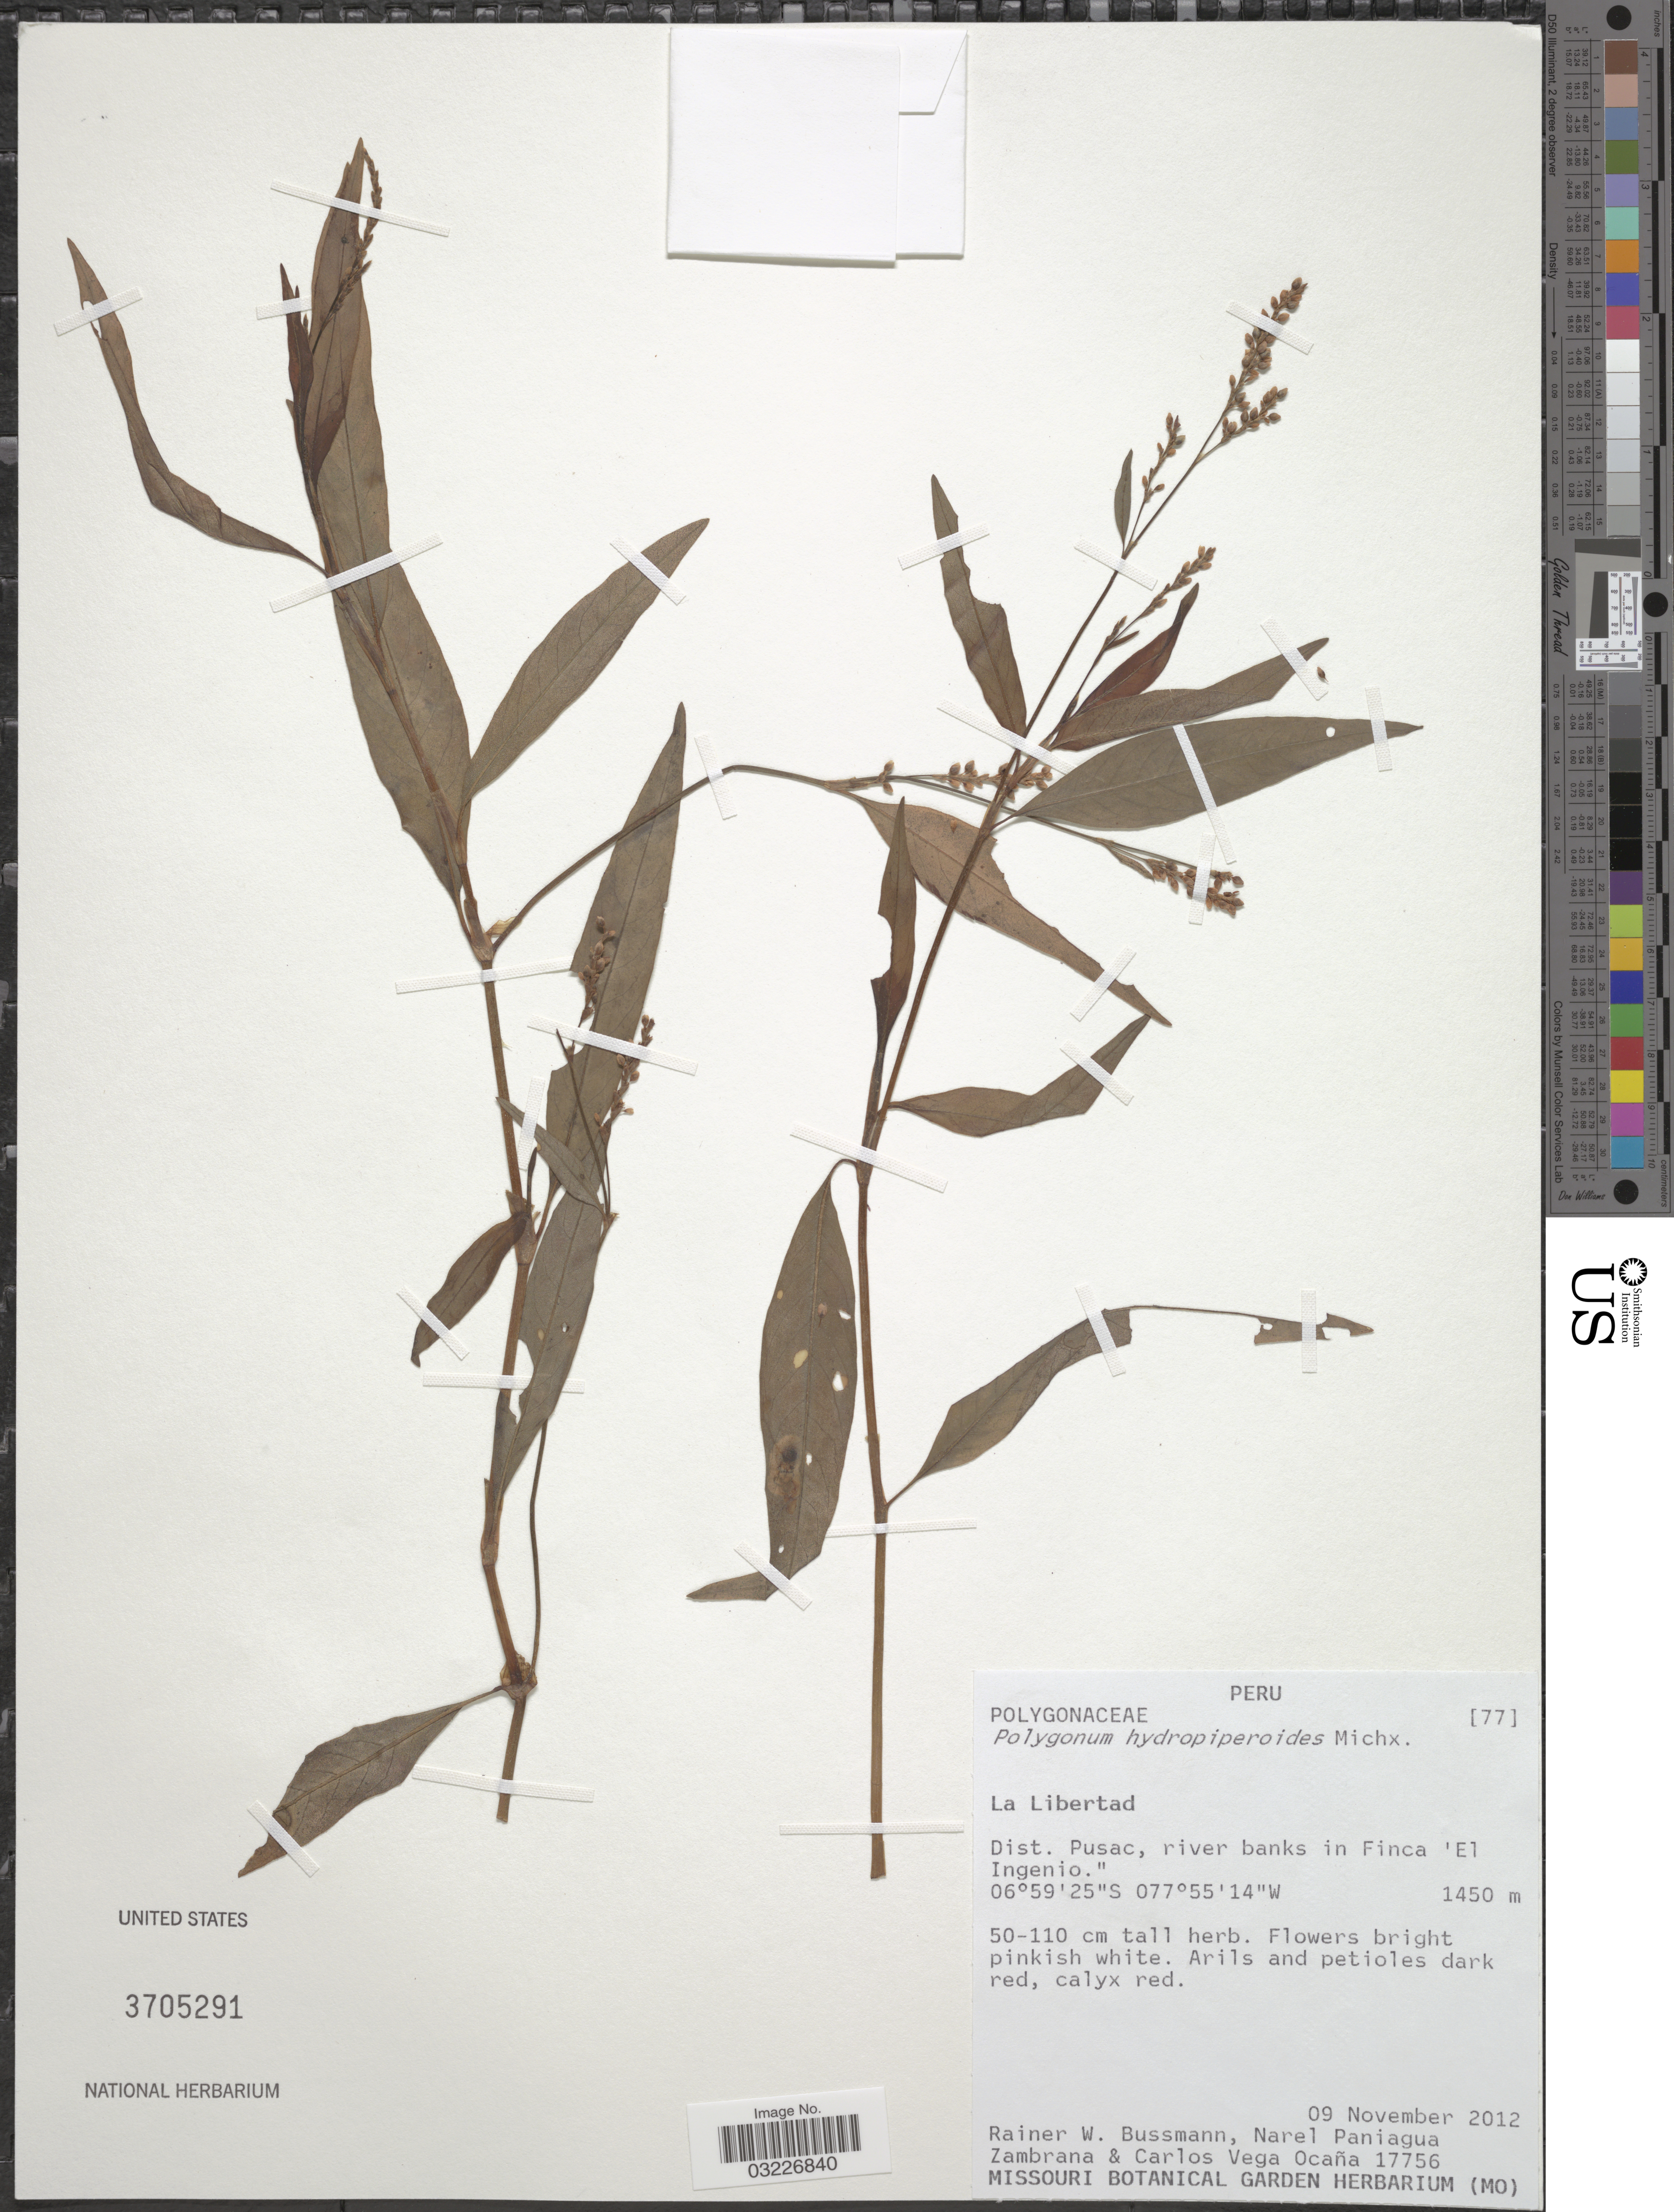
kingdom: Plantae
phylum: Tracheophyta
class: Magnoliopsida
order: Caryophyllales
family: Polygonaceae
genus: Polygonum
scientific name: Polygonum hydropiperoides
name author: Michx.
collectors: R. W. Bussmann, N. Zambrana & C. Ocaña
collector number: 17756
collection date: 2012-11-09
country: Peru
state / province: La Libertad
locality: Dist. Pusac, river banks in Finca "El Ingenio."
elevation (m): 1450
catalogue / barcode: US 3705291